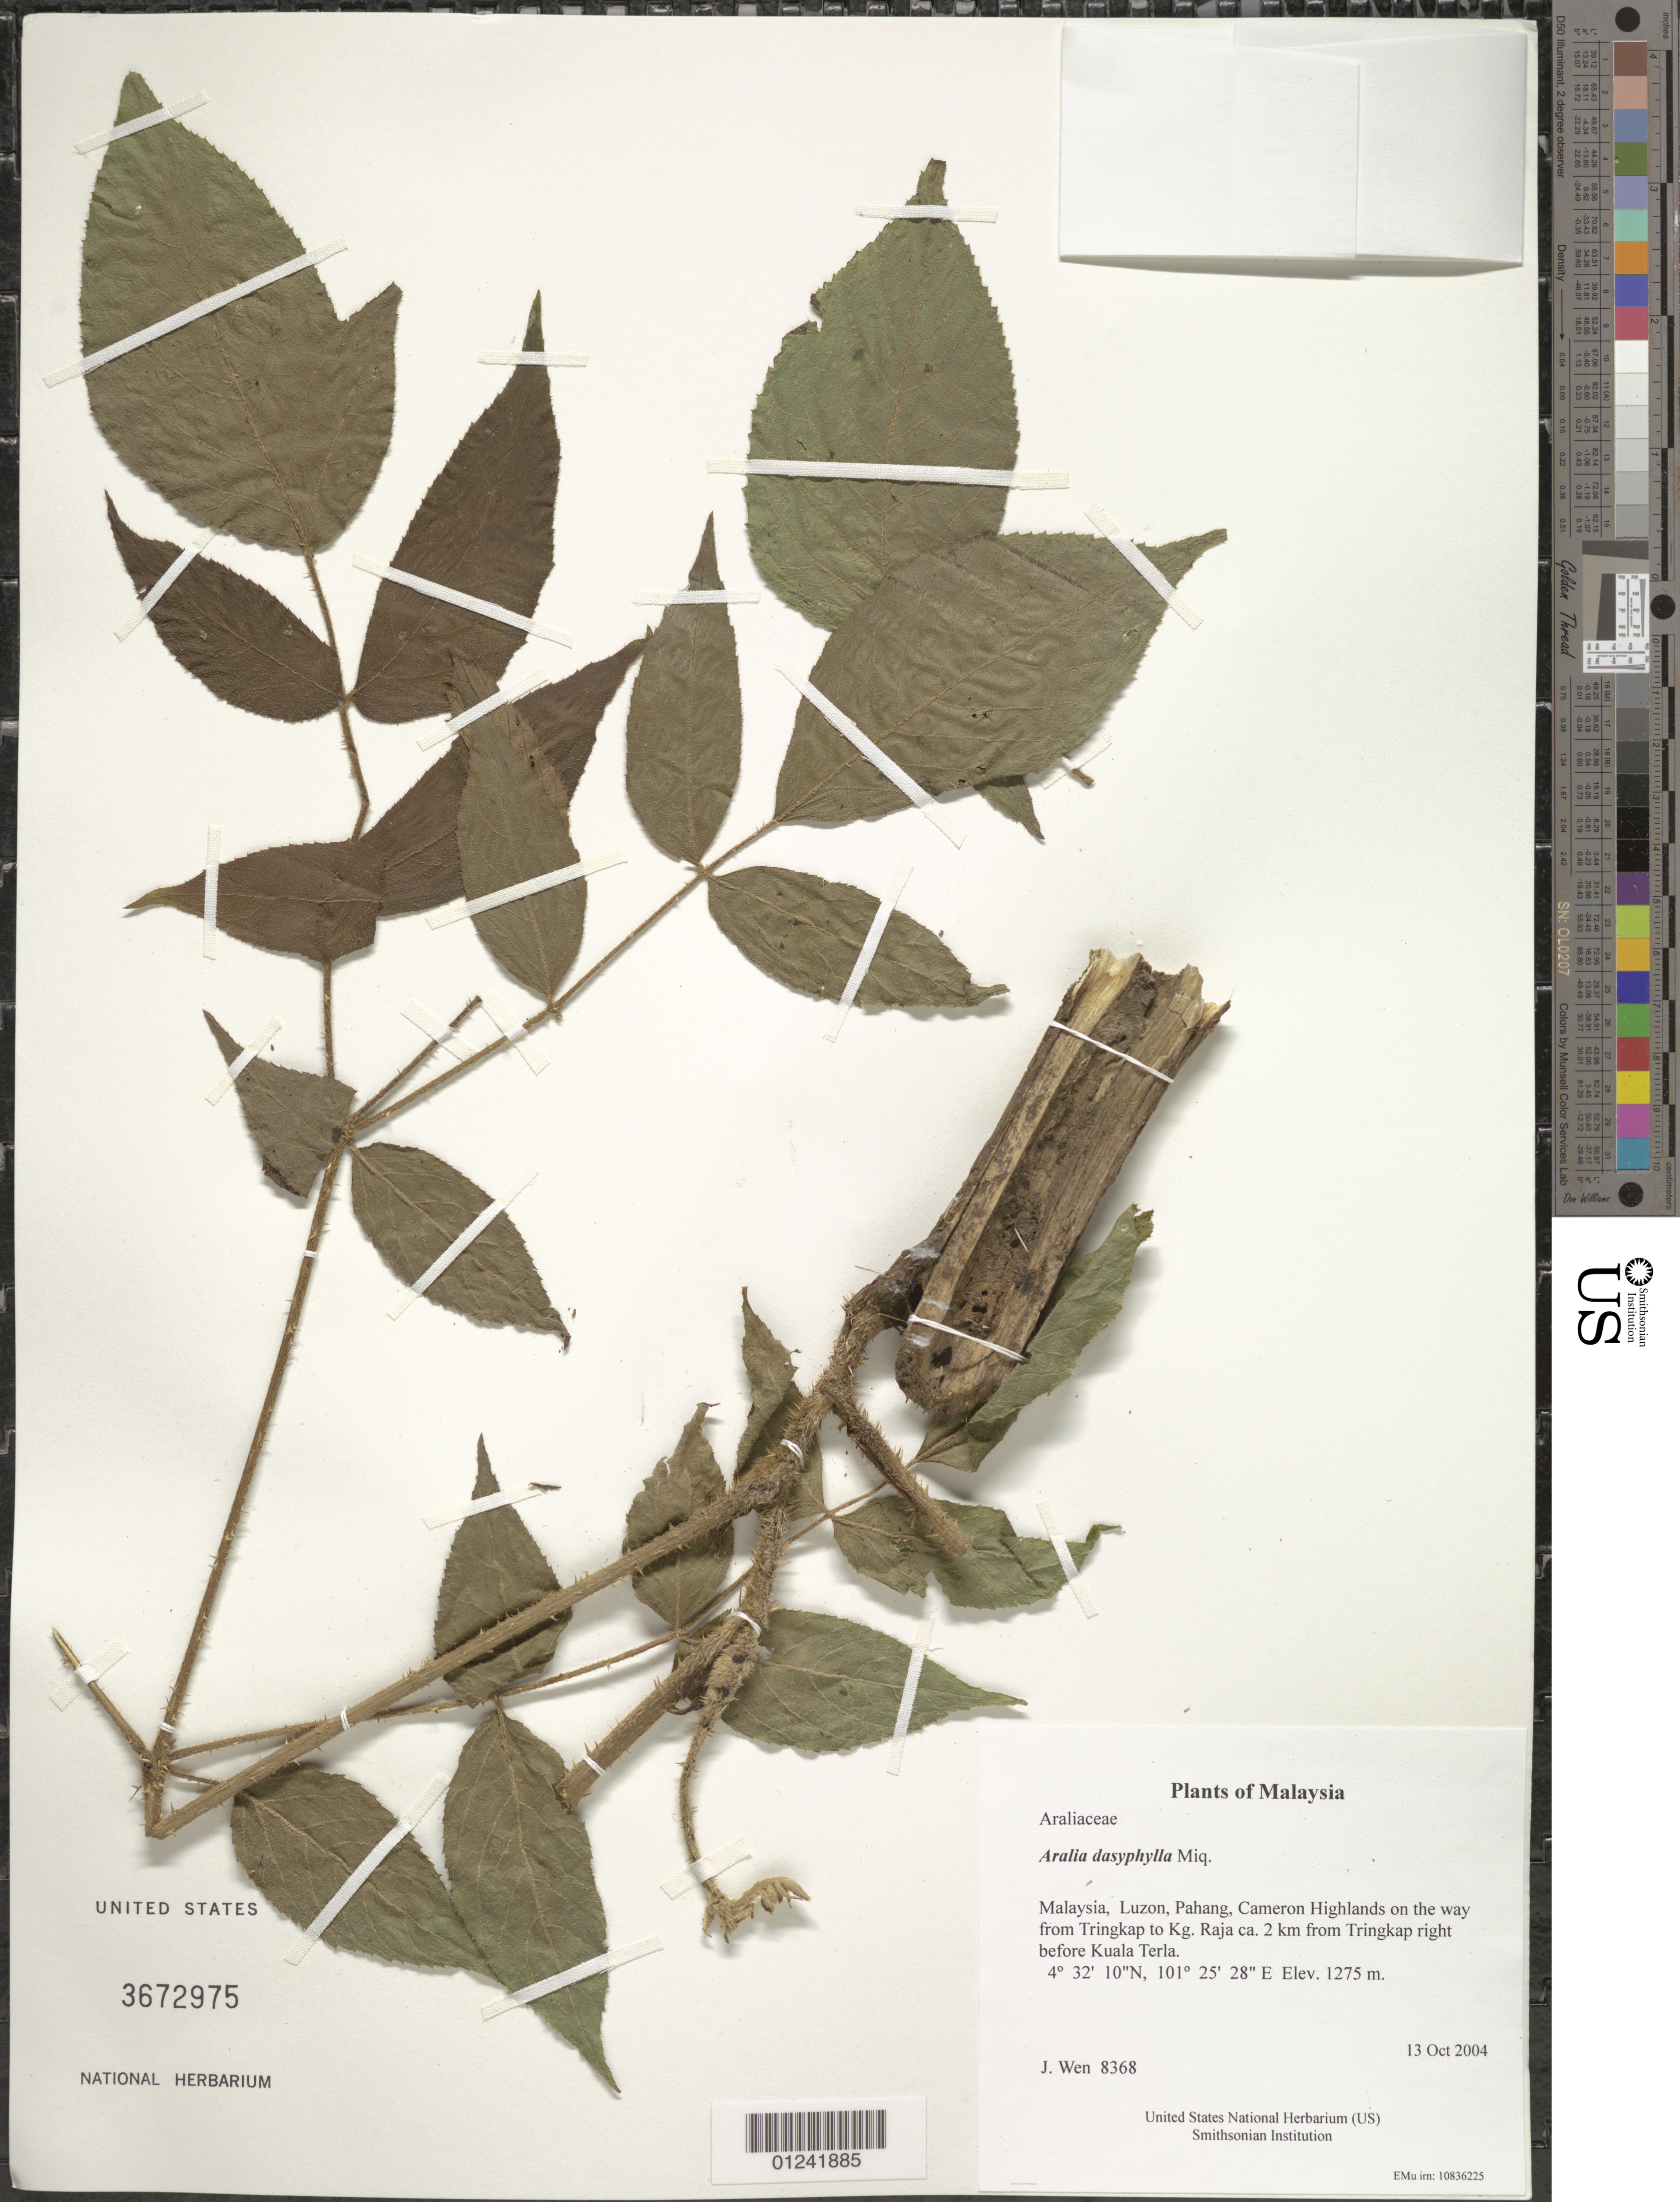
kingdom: Plantae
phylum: Tracheophyta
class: Magnoliopsida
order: Apiales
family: Araliaceae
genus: Aralia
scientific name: Aralia dasyphylla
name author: Miq.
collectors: J. Wen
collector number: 8368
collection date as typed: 13 Oct 2004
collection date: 2004-10-13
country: Malaysia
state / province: Pahang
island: Luzon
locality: Cameron Highlands on the way from Tringkap to Kg. Raja ca. 2 km from Tringkap right before Kuala Terla.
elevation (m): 1275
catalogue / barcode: US 3672975